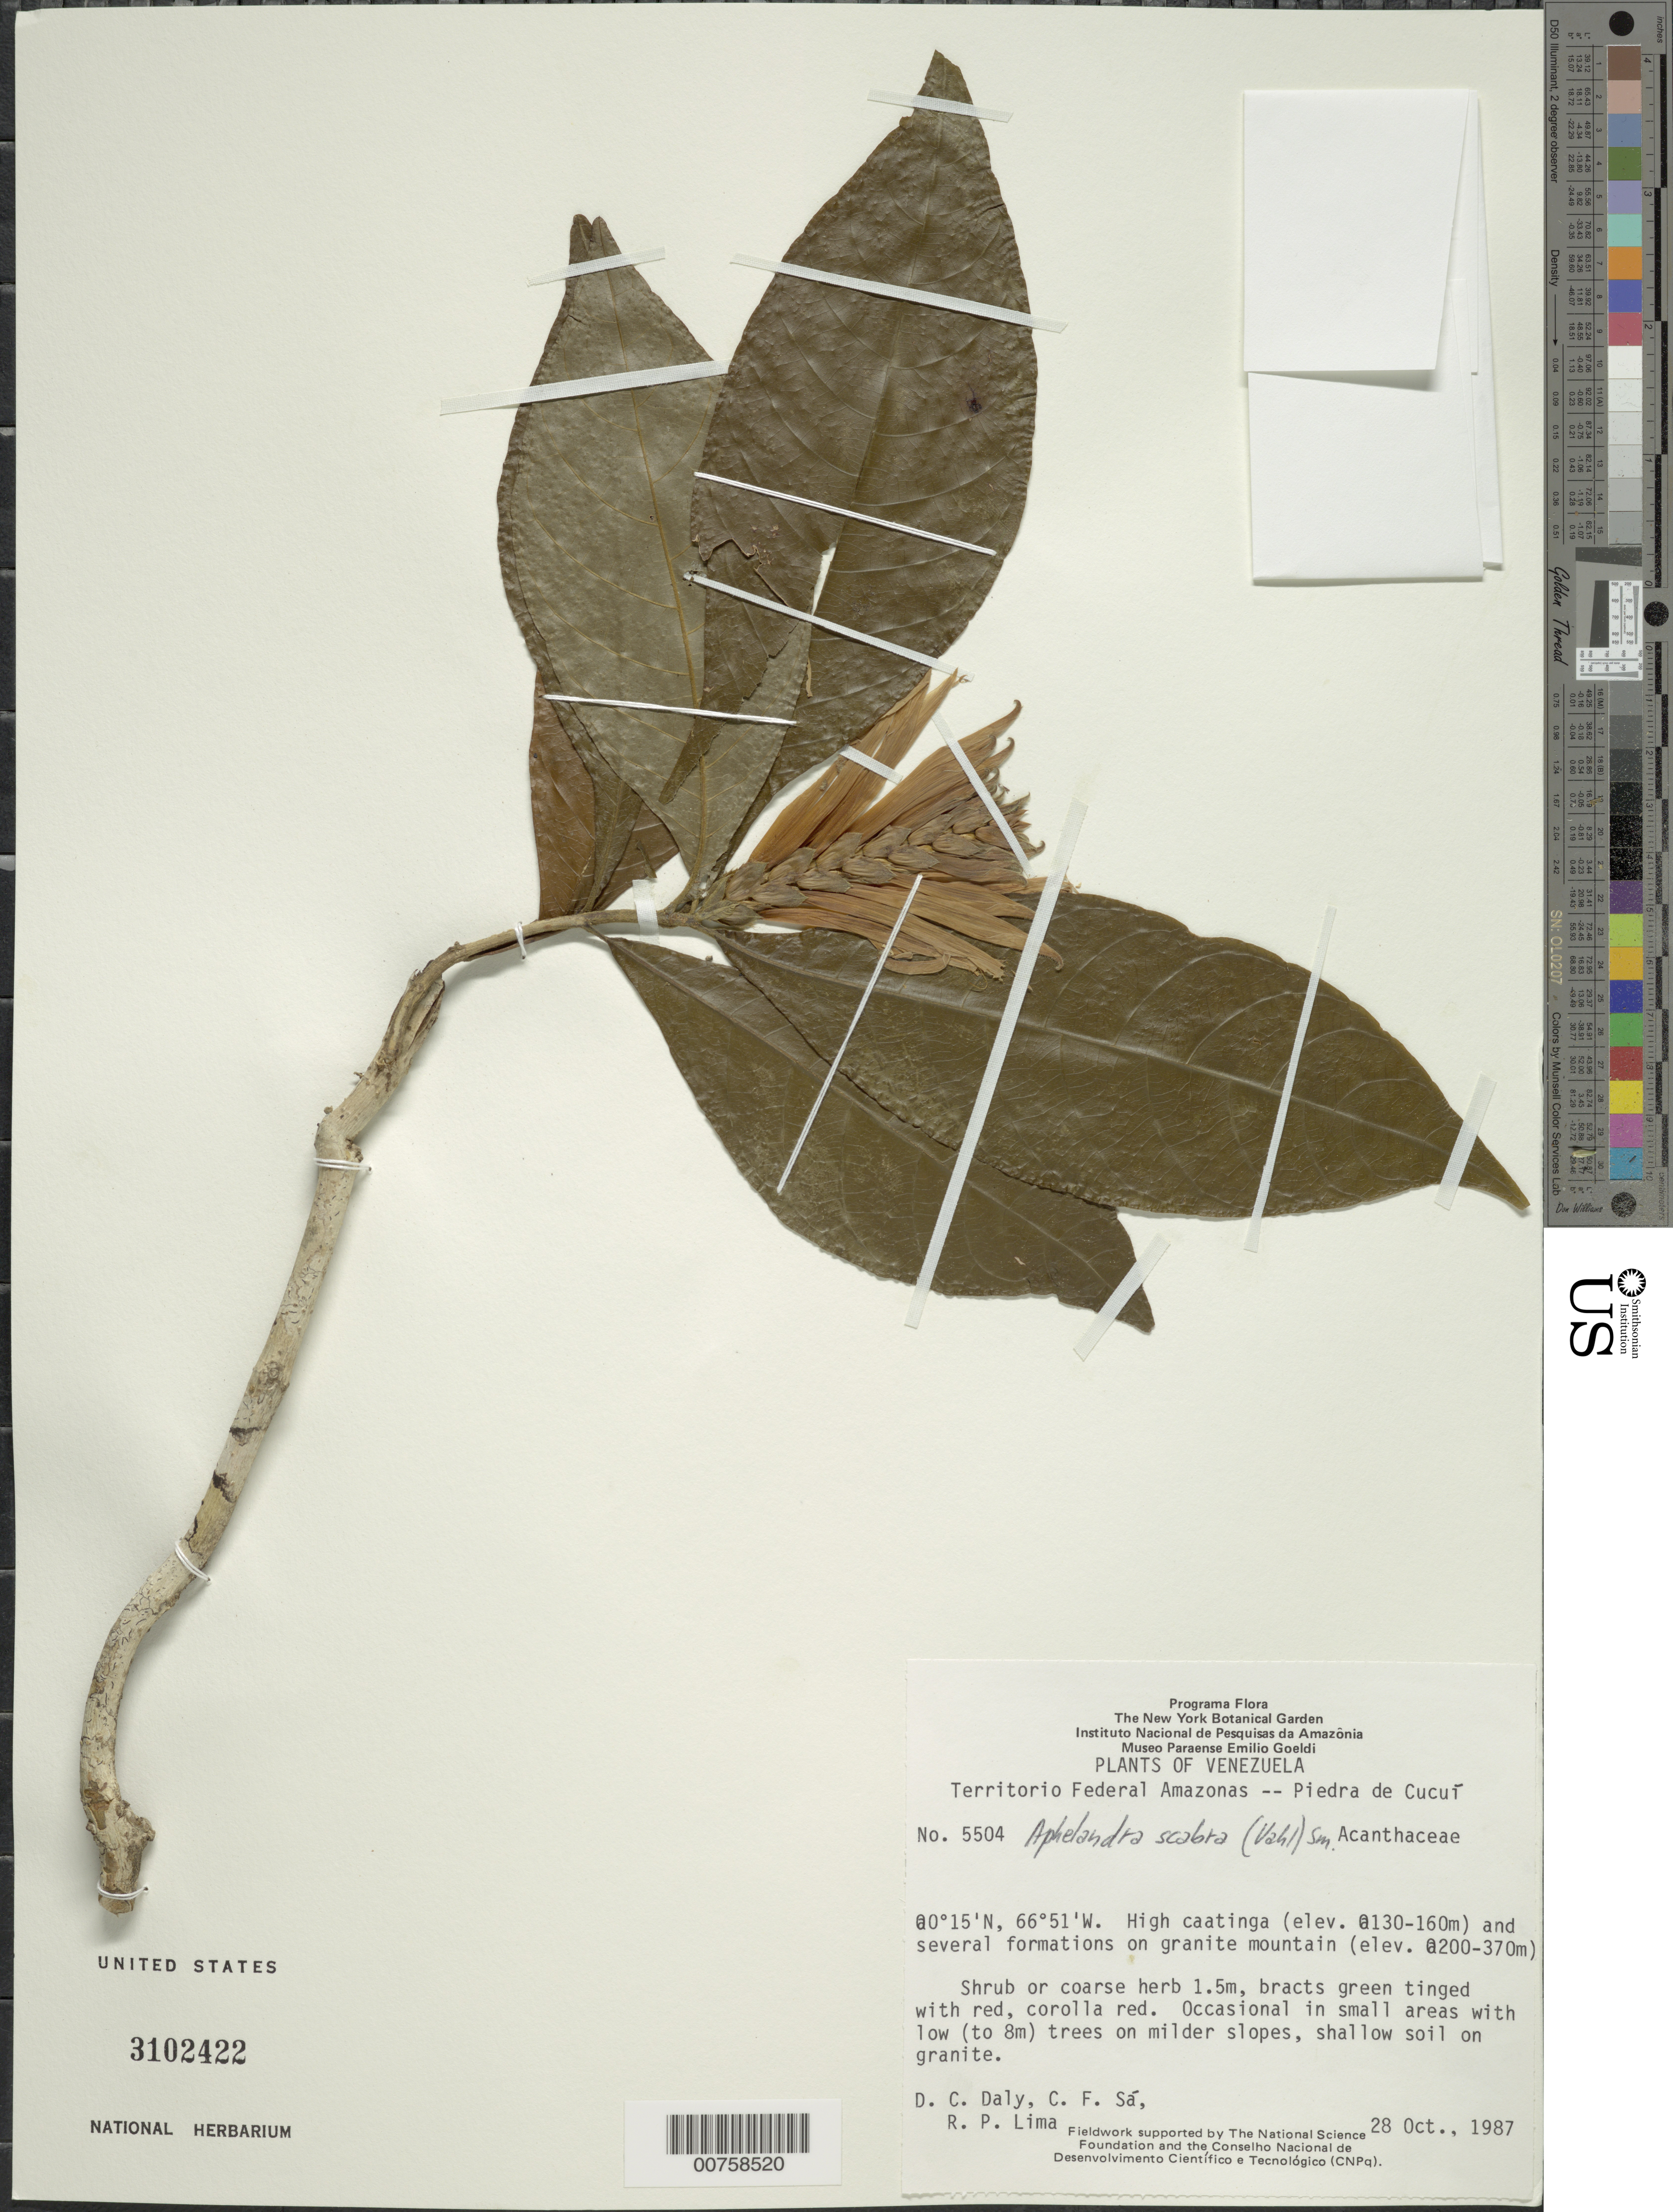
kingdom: Plantae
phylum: Tracheophyta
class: Magnoliopsida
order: Lamiales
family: Acanthaceae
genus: Aphelandra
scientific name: Aphelandra scabra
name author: (Vahl) Sm.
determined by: Wasshausen, Dieter C., (BOT), Smithsonian Institution - National Museum of Natural History (UNITED STATES)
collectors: D. C. Daly, C. Sa & R. P. Lima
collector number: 5504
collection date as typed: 28-Oct-87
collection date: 1987-10-28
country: Venezuela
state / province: Amazonas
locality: Piedra de Cucuí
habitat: High caatinga and several formations on granite mountain, shallow soil on granite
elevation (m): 130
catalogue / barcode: US 3102422